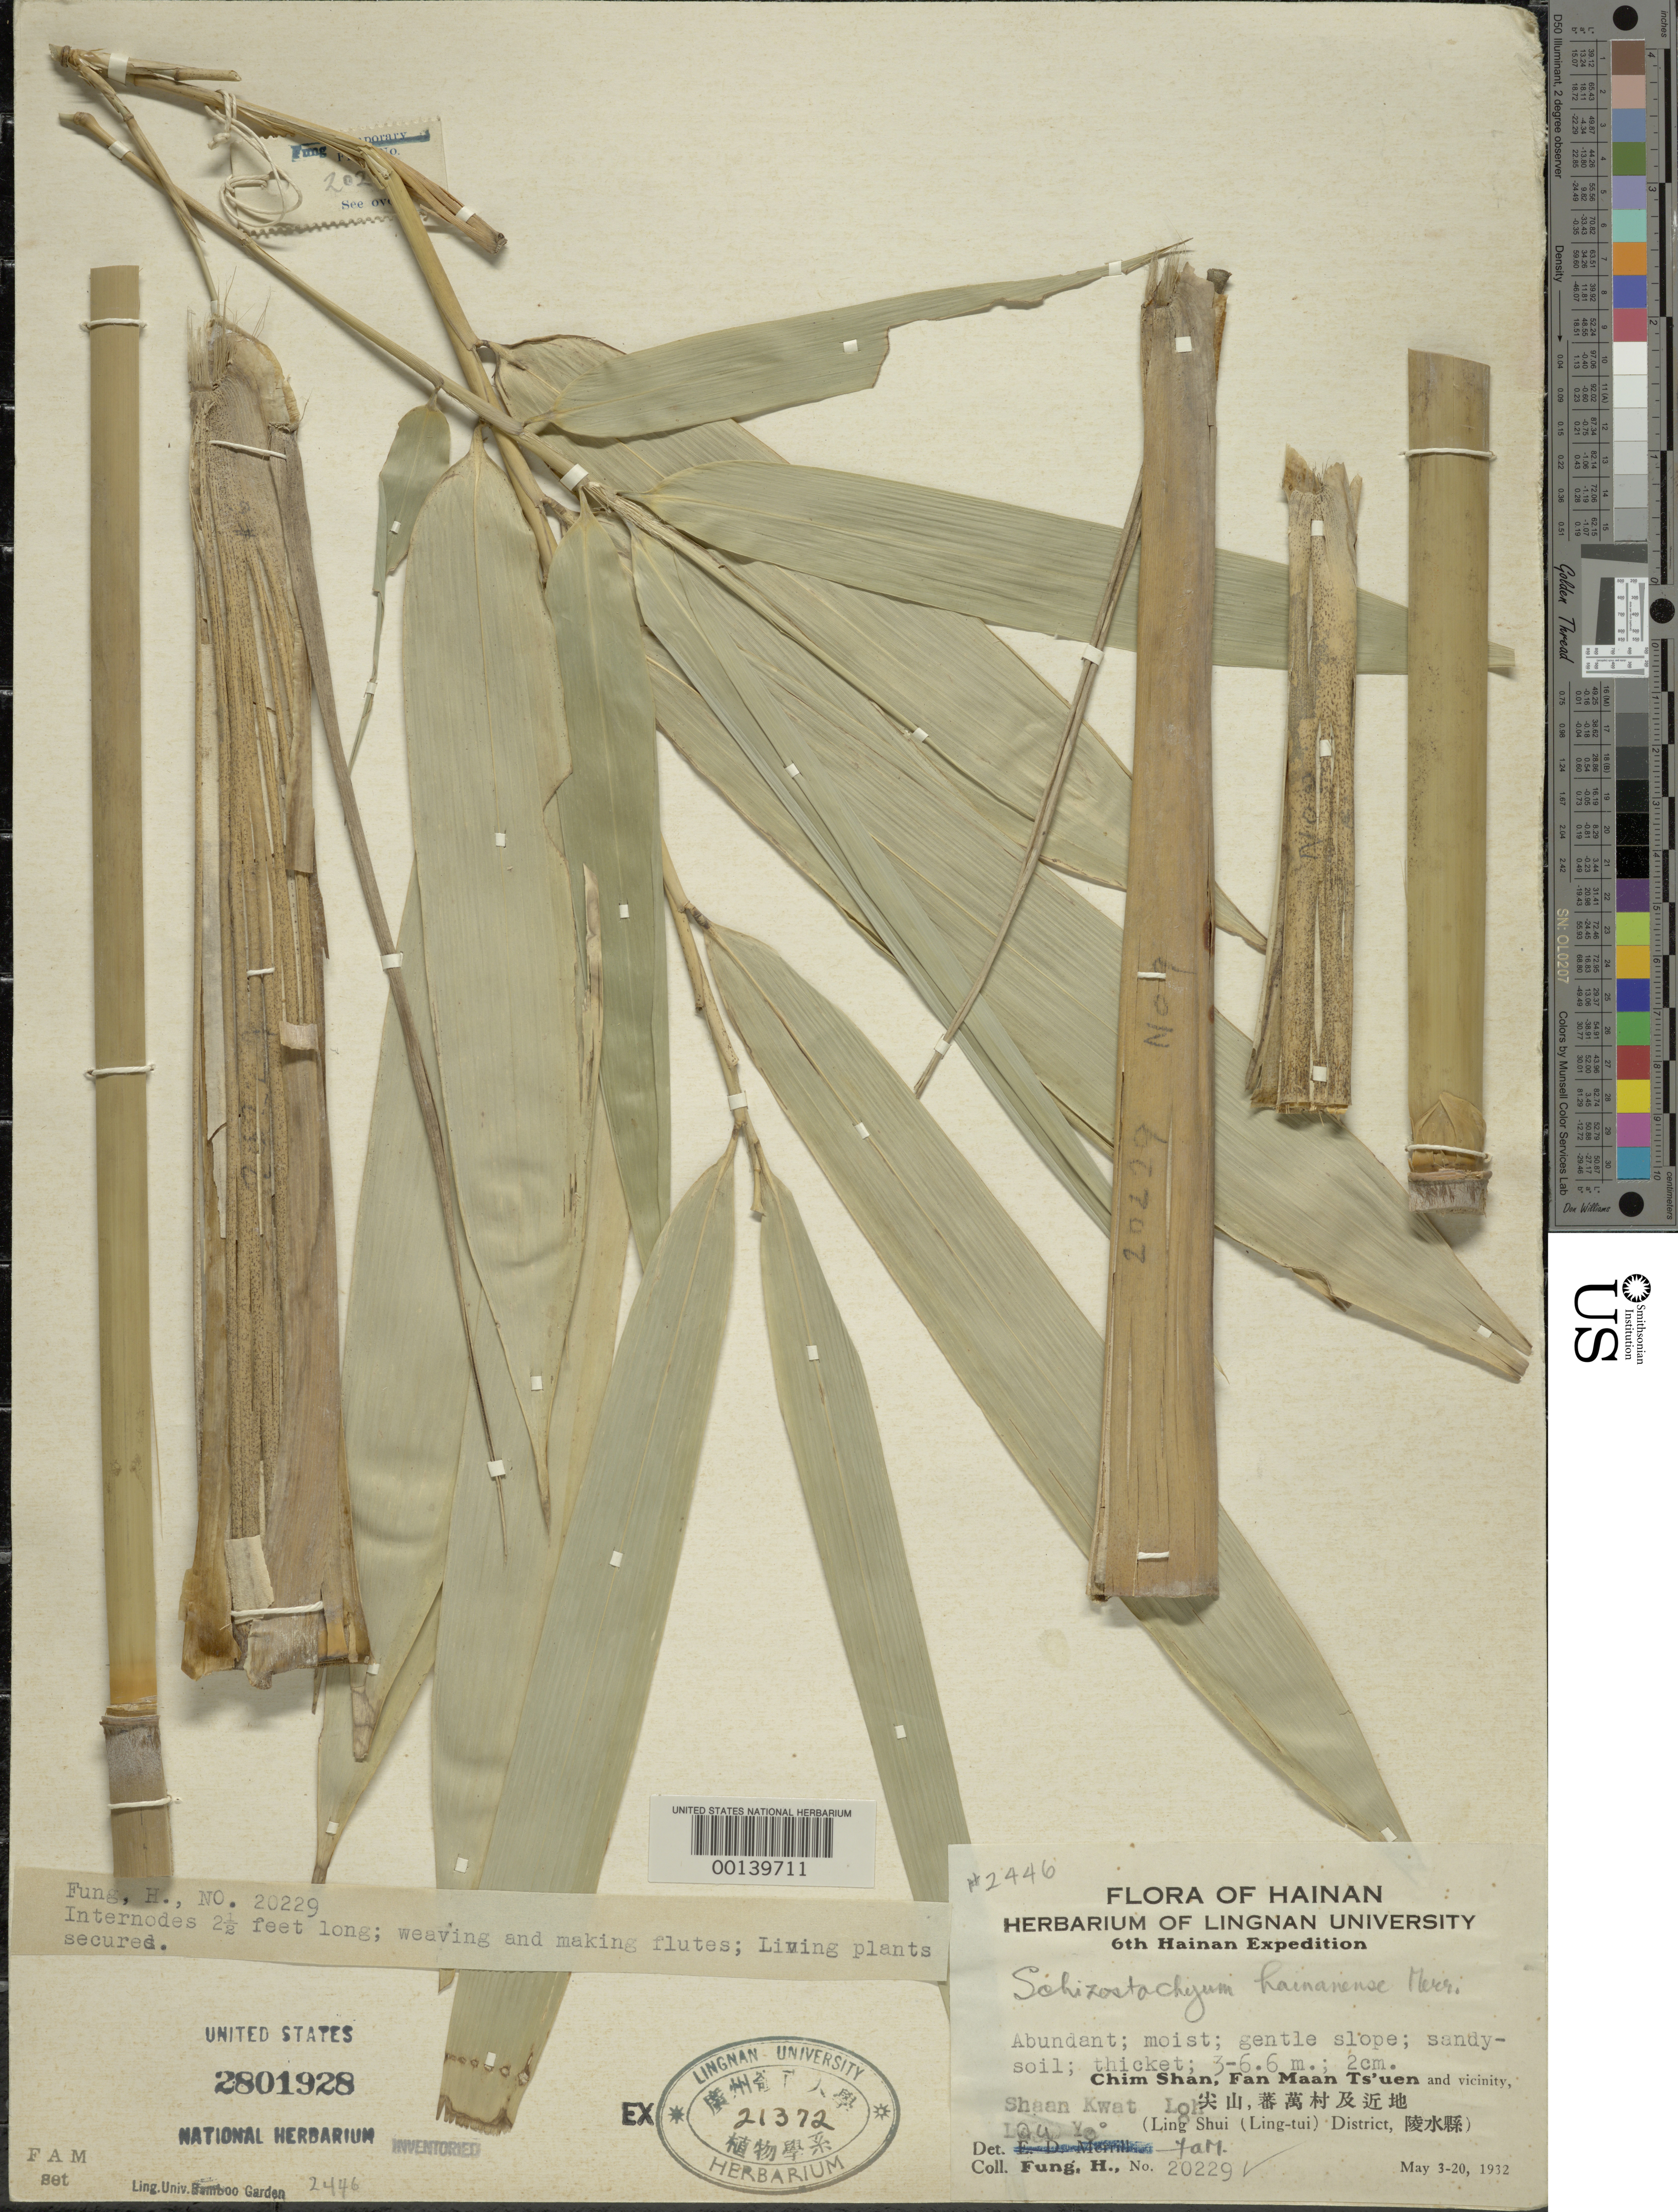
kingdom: Plantae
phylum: Tracheophyta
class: Liliopsida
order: Poales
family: Poaceae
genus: Schizostachyum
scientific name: Schizostachyum hainanense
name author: Merr. ex McClure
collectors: H. L. Fung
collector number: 20229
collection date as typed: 03 May 1932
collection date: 1932-05-03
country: China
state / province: Hainan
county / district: Ling Shui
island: Hainan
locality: Chim Shan, Fan Maan Ts'uen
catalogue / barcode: US 2801928